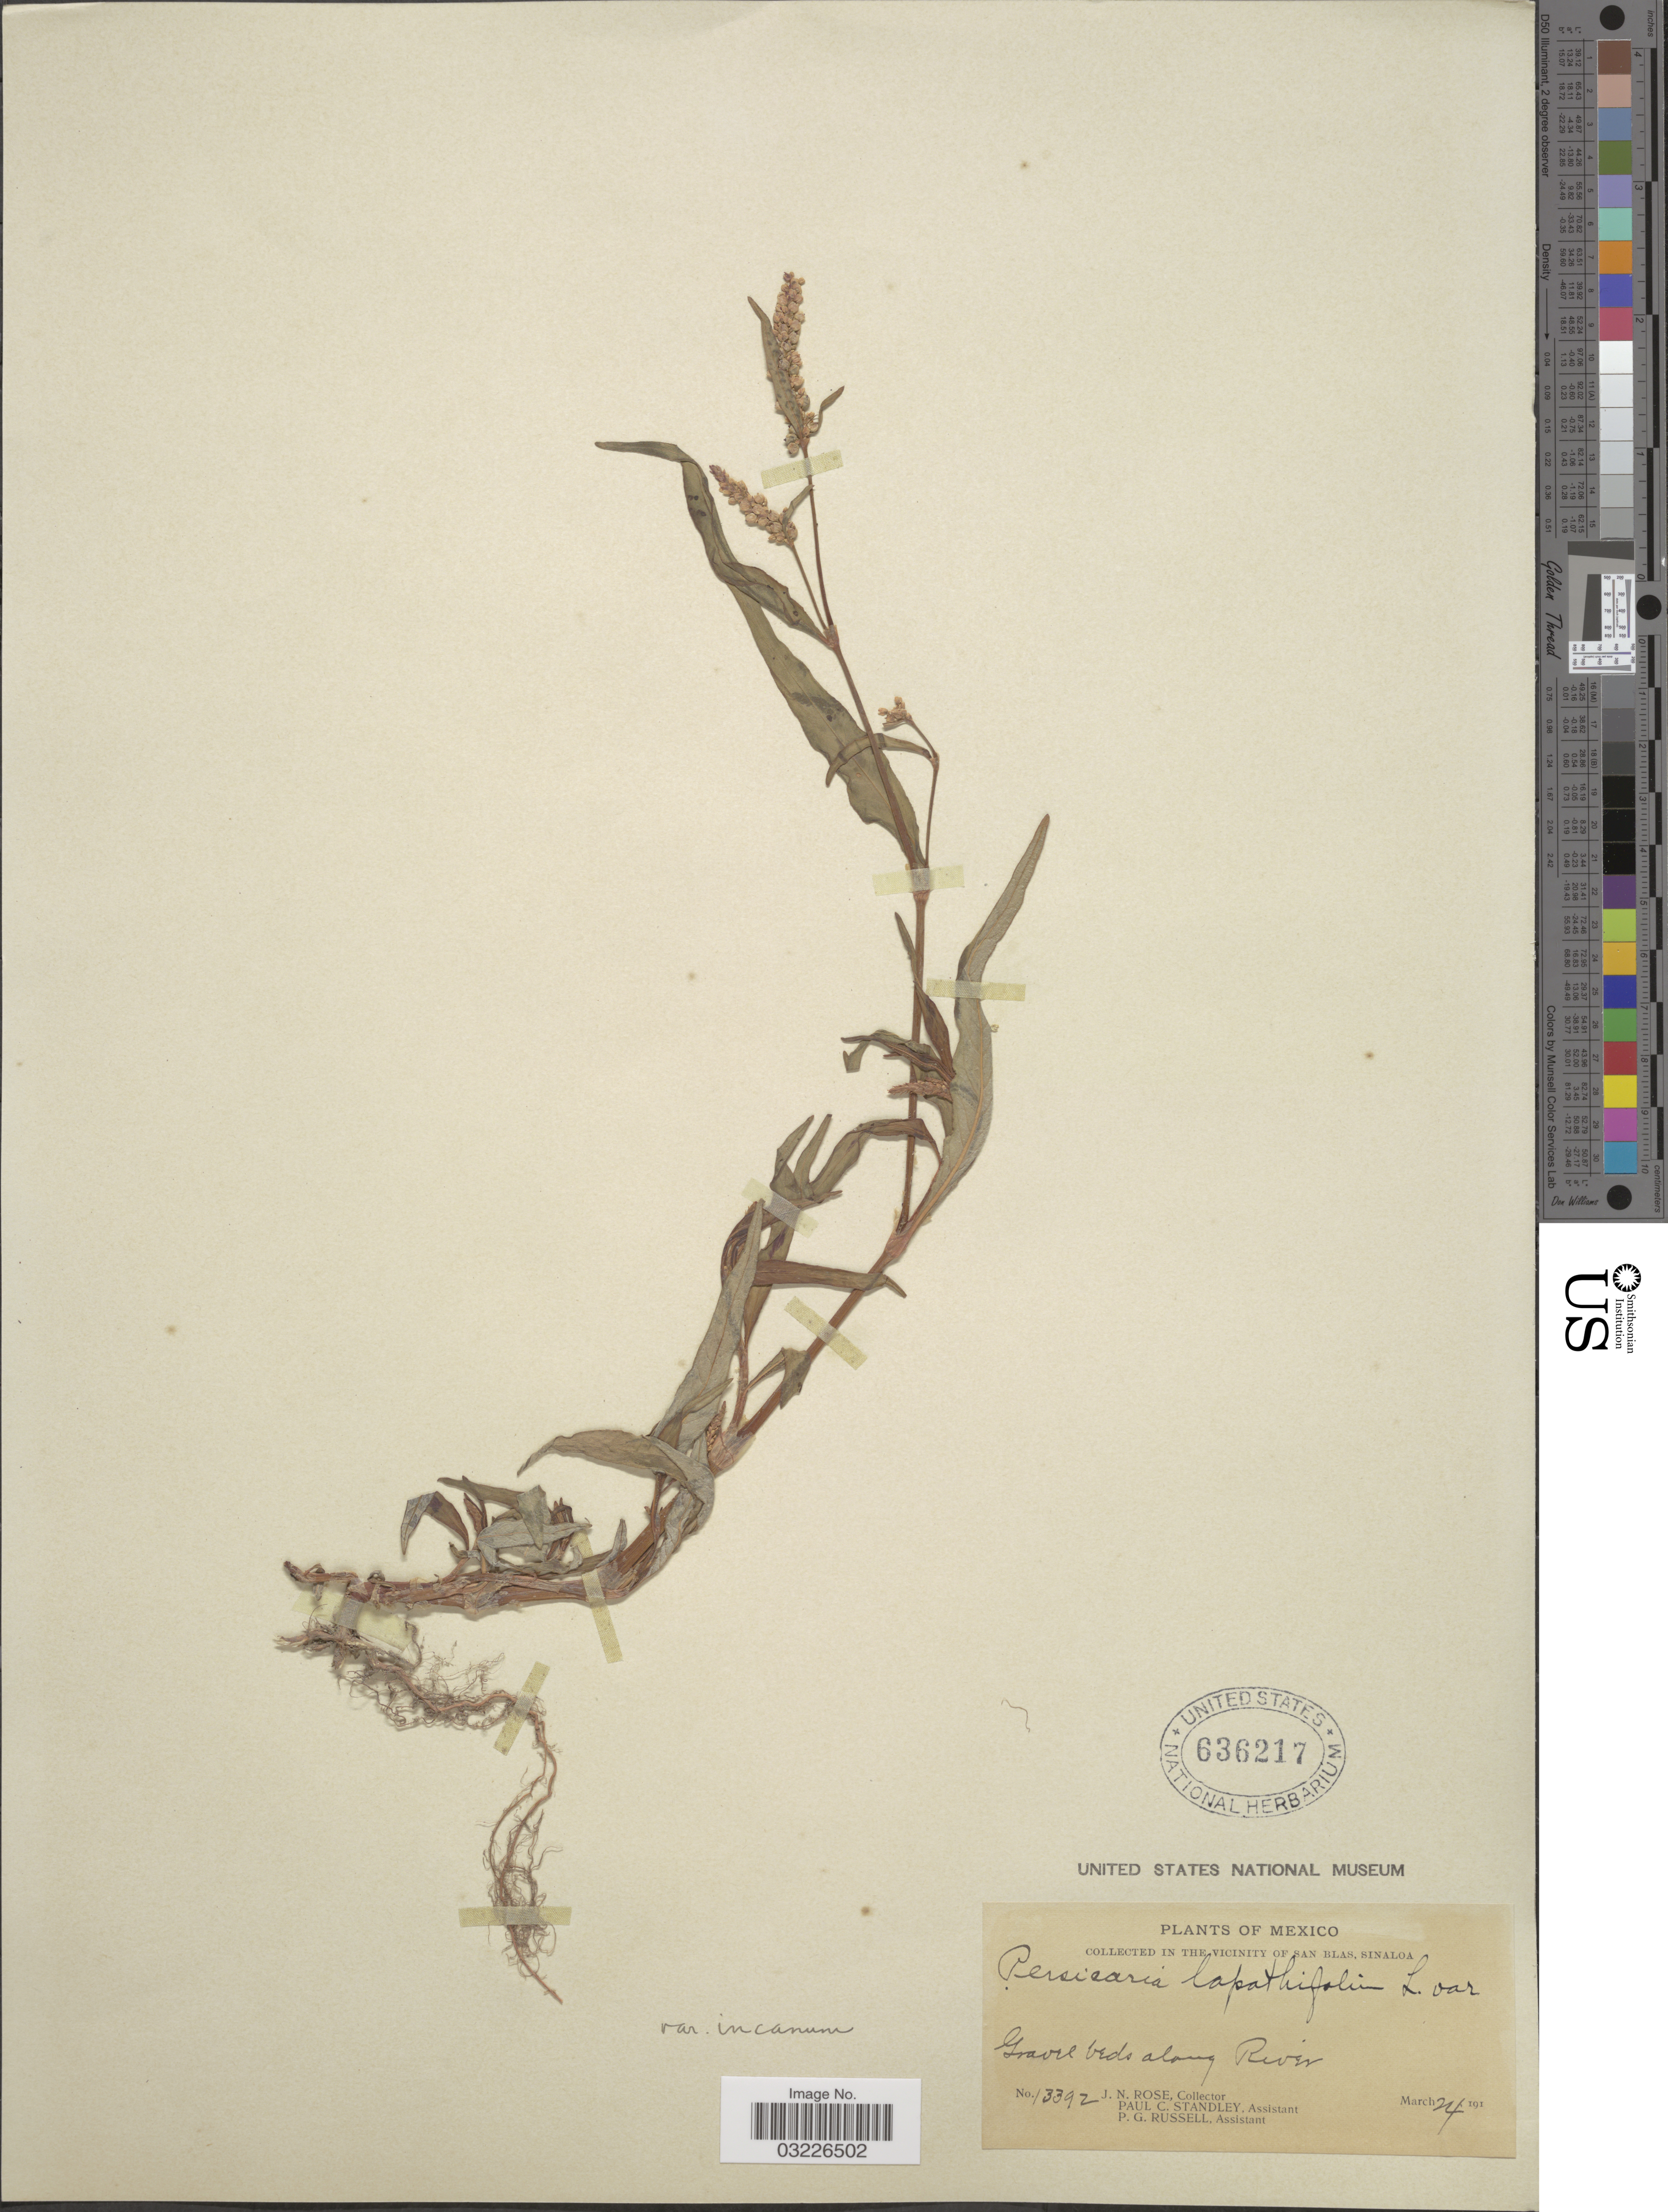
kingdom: Plantae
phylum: Tracheophyta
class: Magnoliopsida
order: Caryophyllales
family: Polygonaceae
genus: Polygonum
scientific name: Polygonum lapathifolium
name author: L.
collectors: J. N. Rose, P. C. Standley & P. G. Russell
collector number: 13392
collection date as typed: March 24, 191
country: Mexico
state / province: Sinaloa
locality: Vicinity of San Blas. Along River.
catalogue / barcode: US 636217